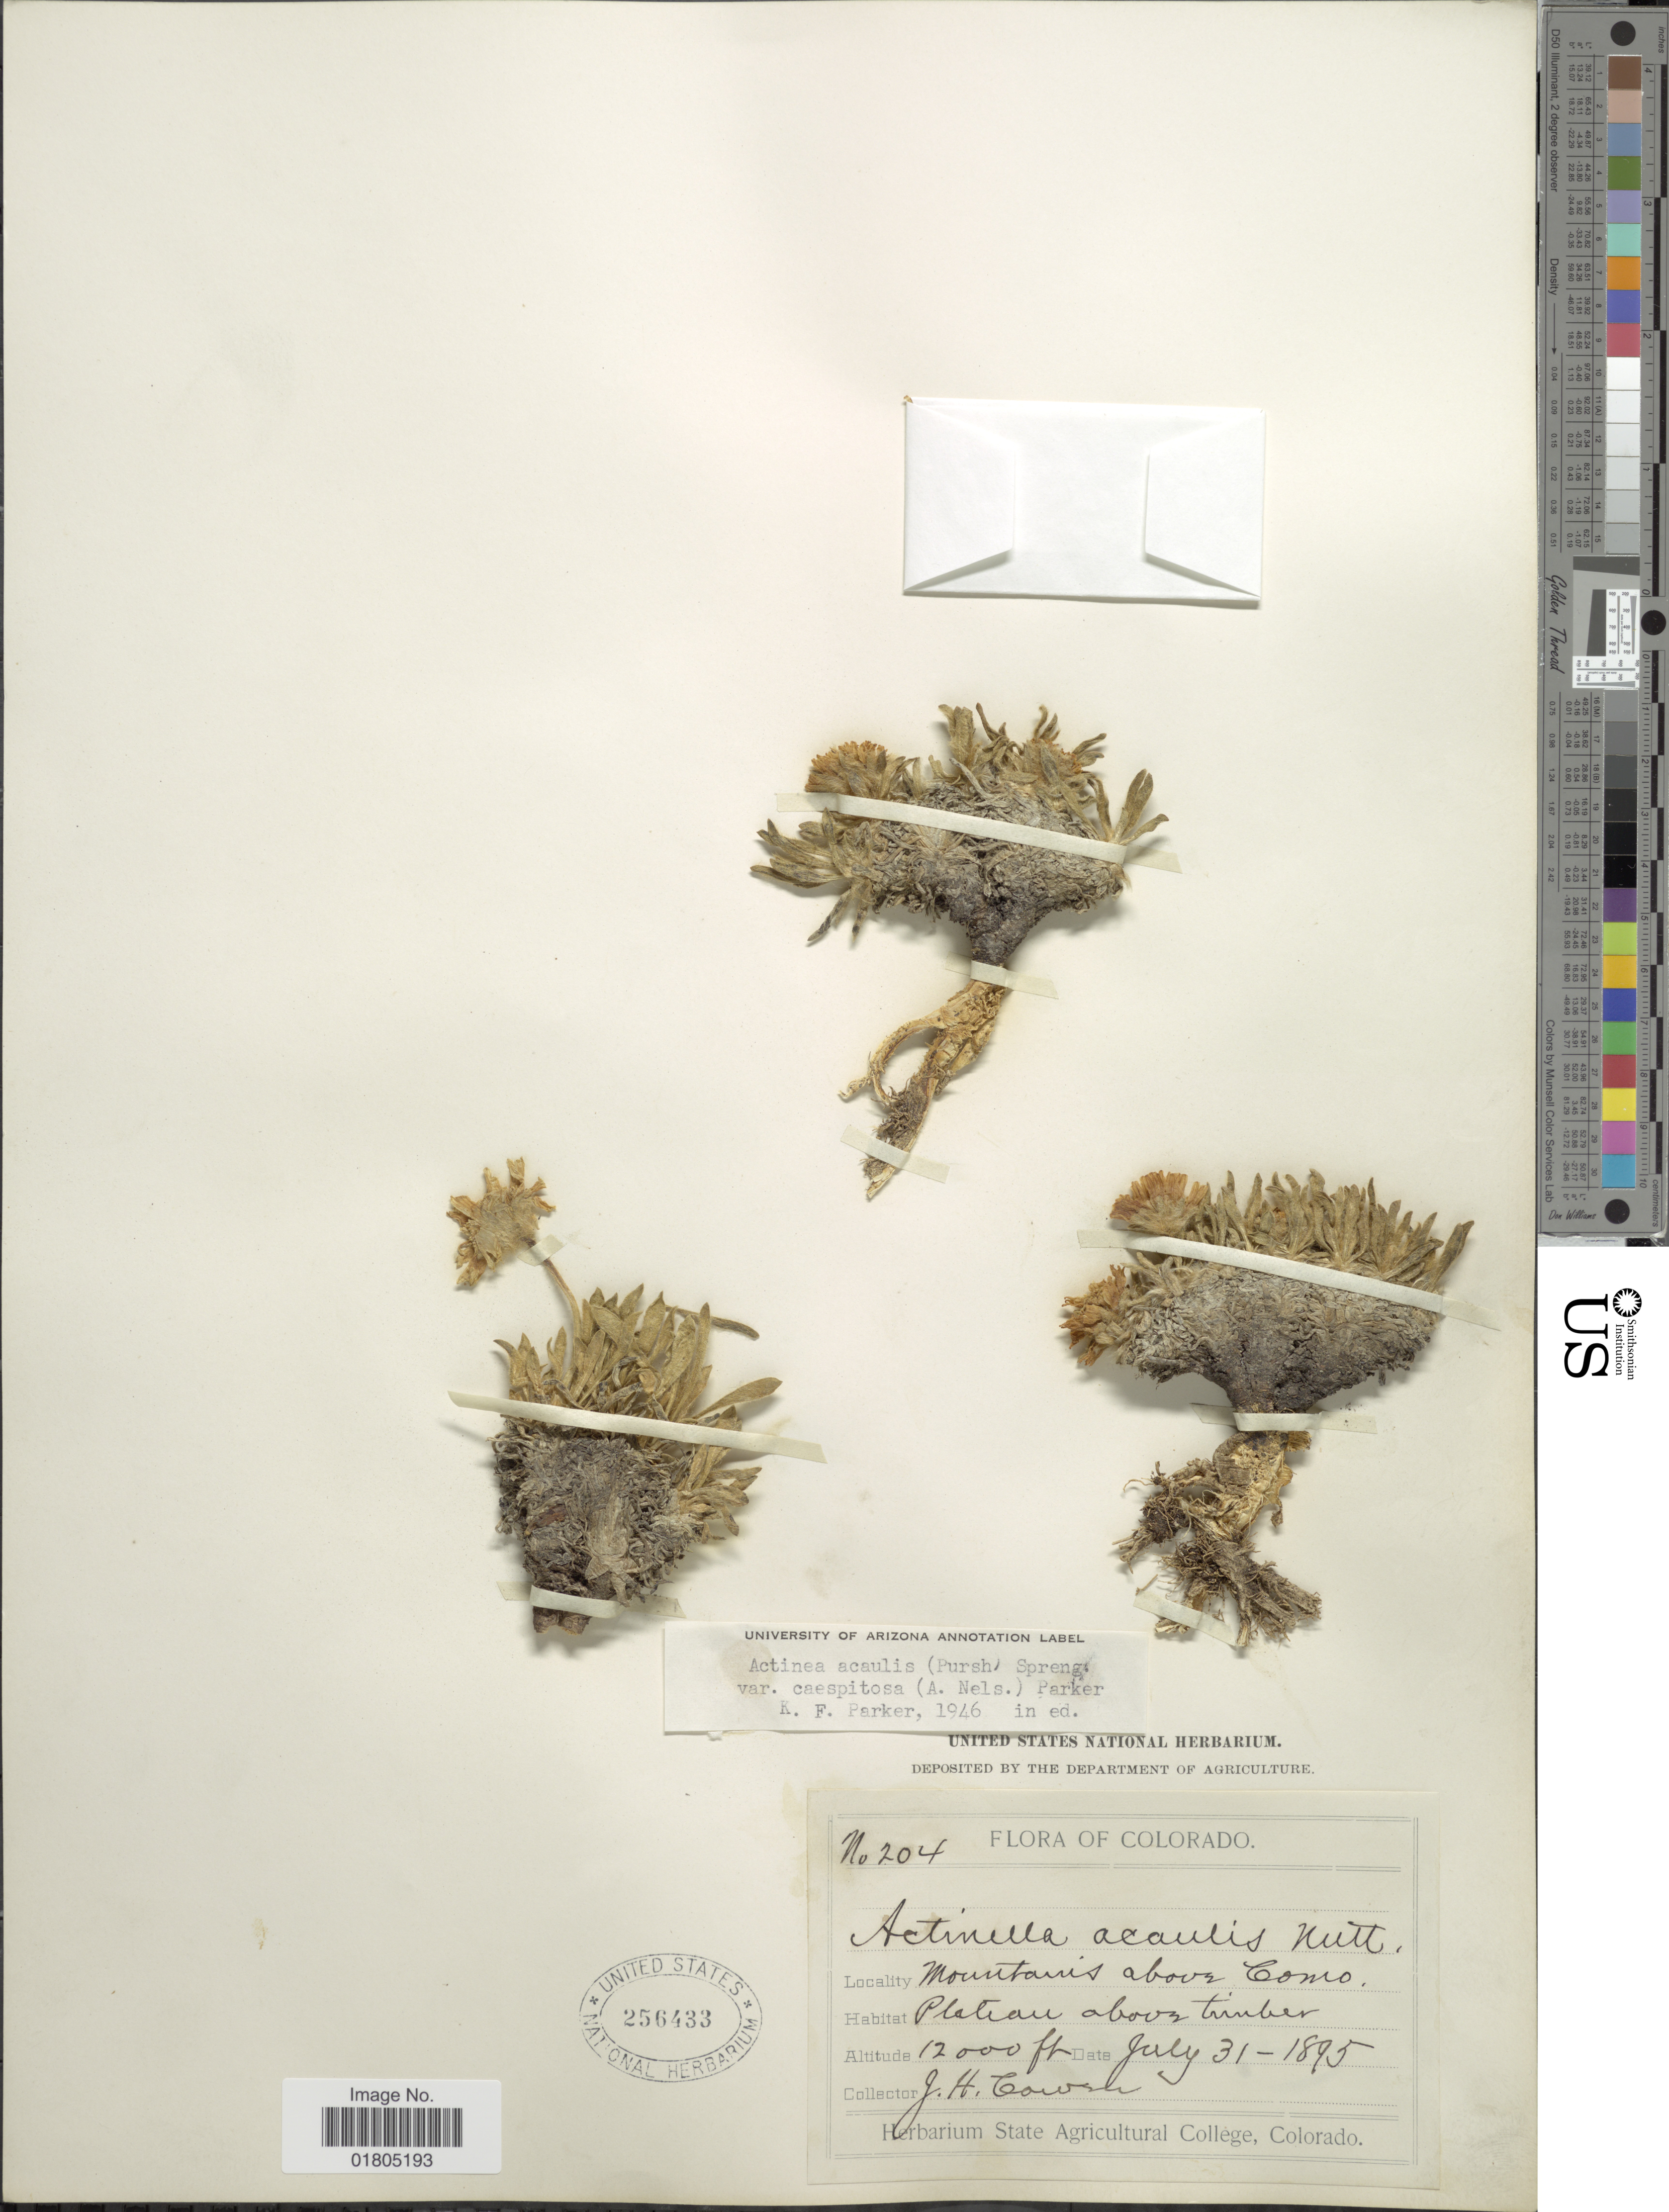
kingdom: Plantae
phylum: Tracheophyta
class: Magnoliopsida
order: Asterales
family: Asteraceae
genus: Actinea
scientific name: Actinea acaulis var. caespitosa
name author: (A. Nelson) K.F. Parker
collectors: J. H. Cowan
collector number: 204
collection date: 1895-07-31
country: United States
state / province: Colorado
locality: Mountains above Como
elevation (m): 3658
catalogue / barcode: US 256433